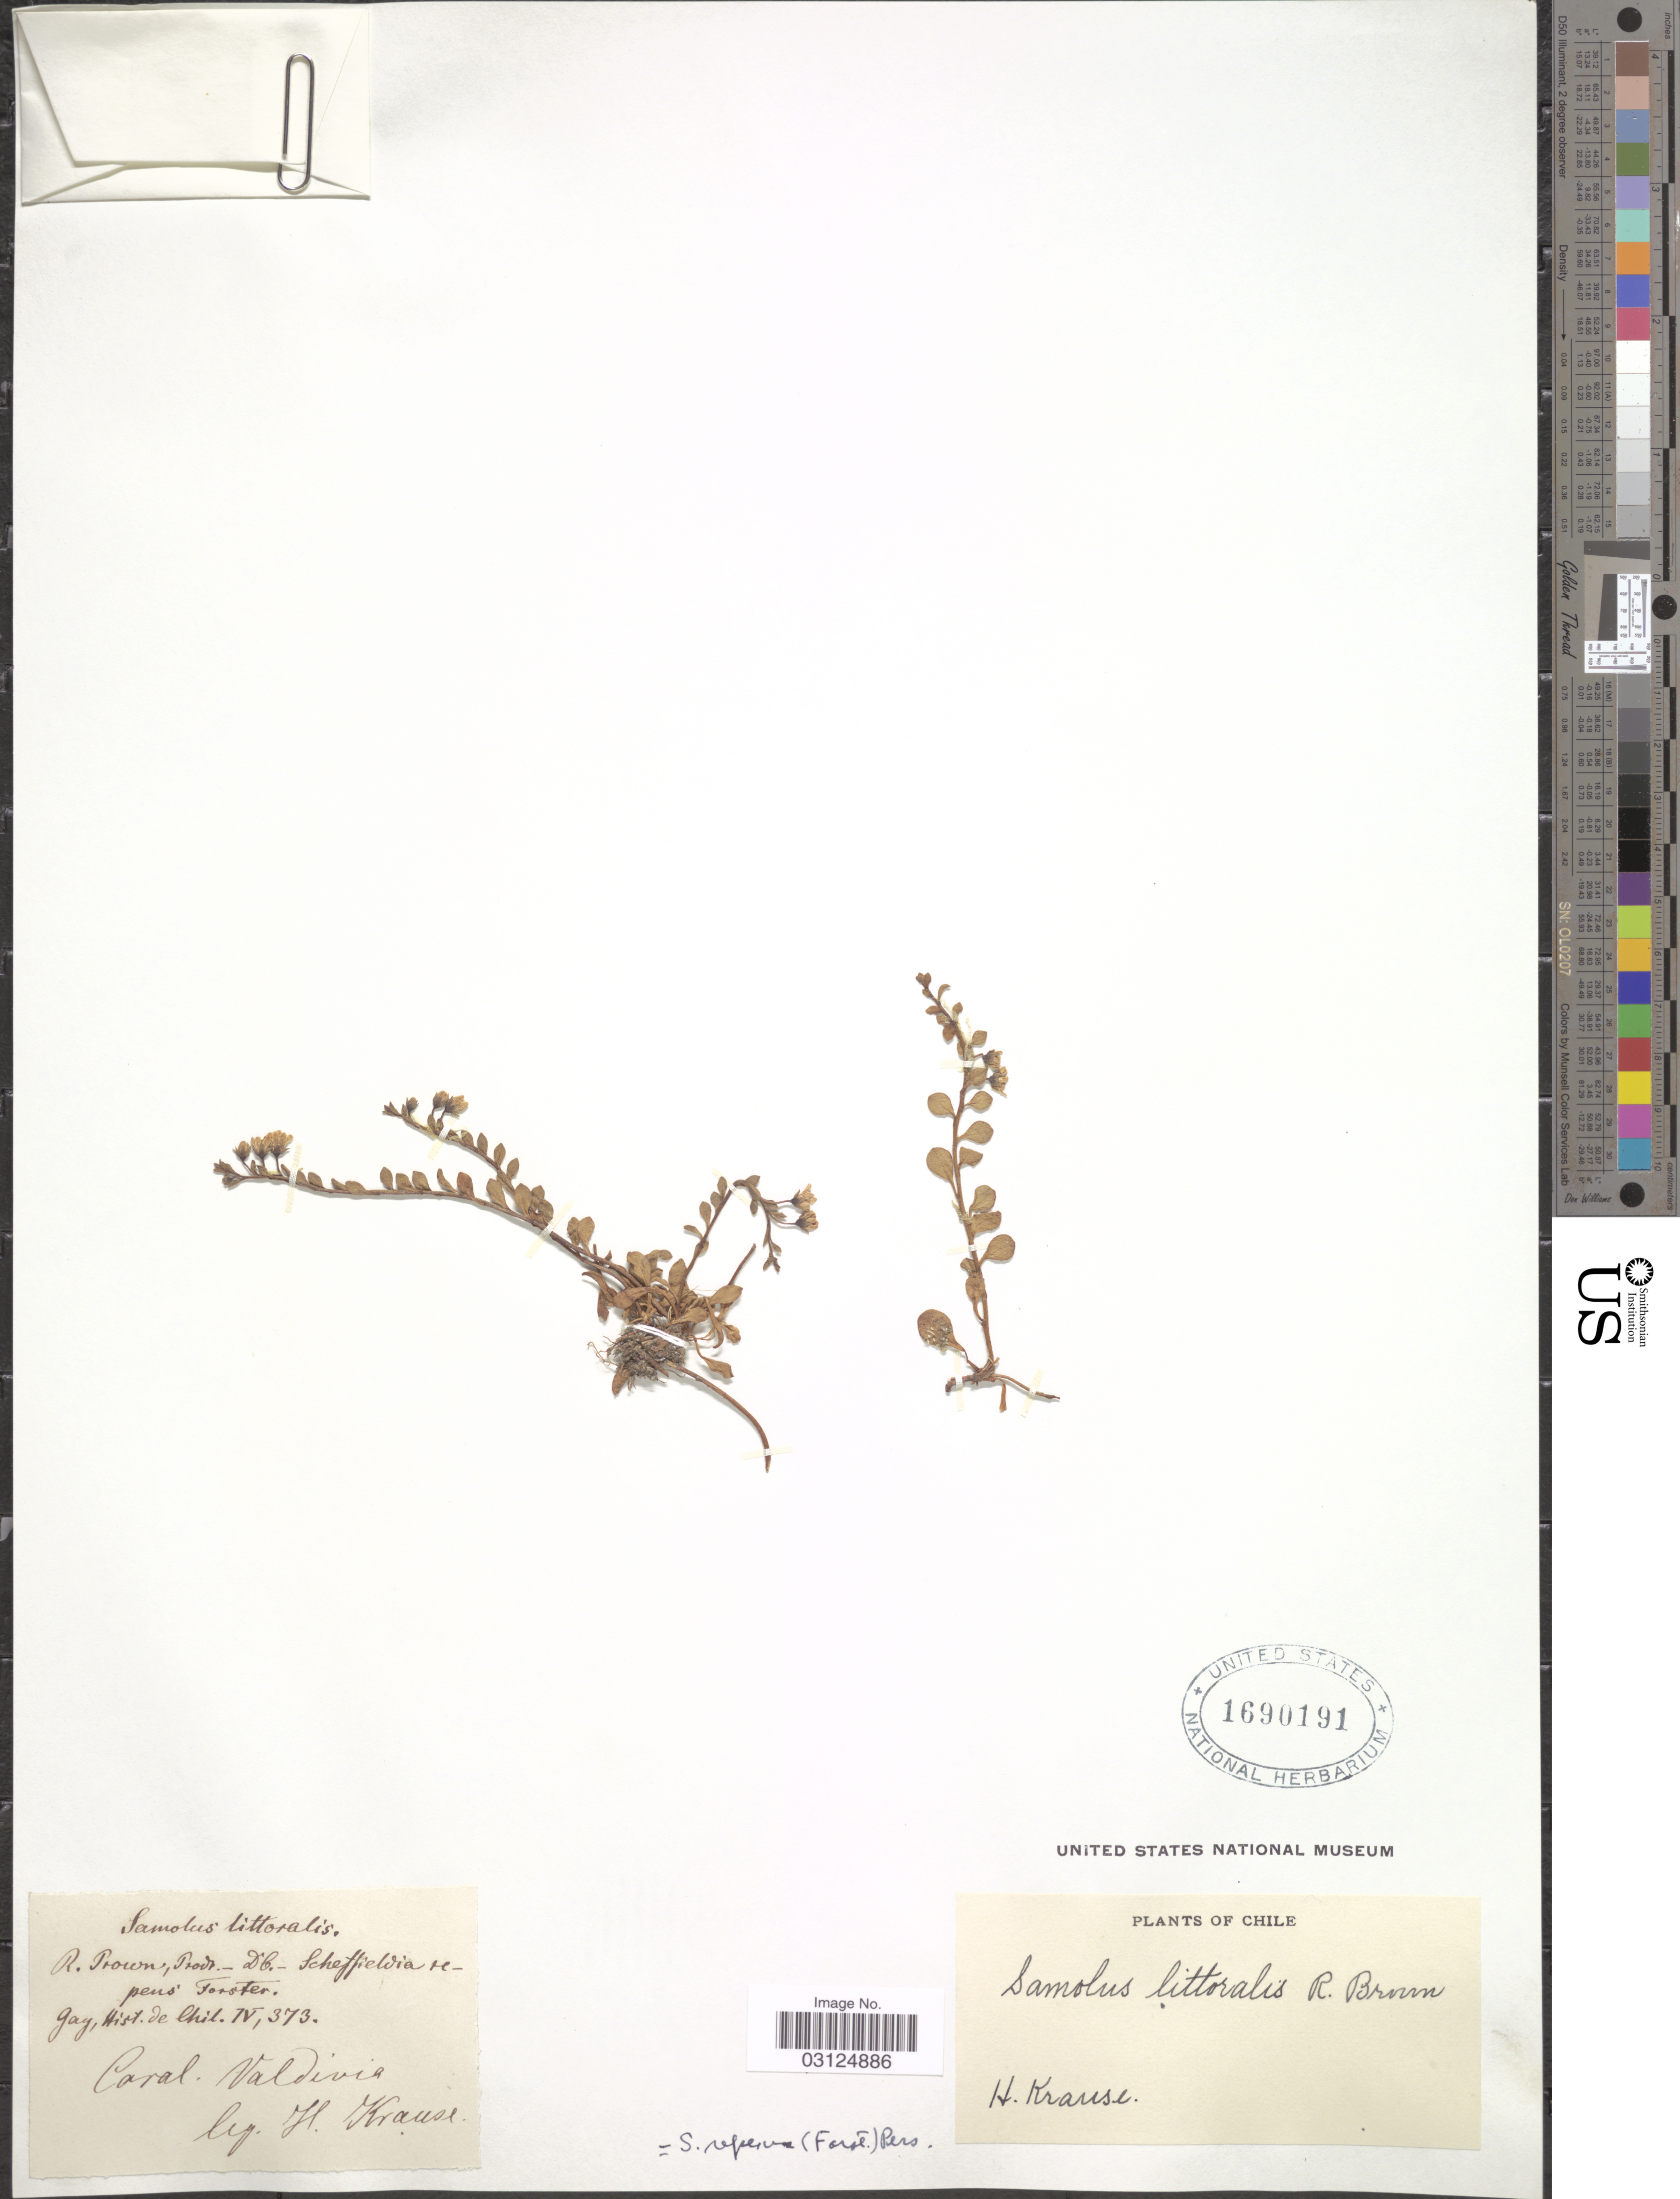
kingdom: Plantae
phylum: Tracheophyta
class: Magnoliopsida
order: Ericales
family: Primulaceae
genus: Samolus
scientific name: Samolus repens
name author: (J.R. Forst. & G. Forst.) Pers.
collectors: H. Krause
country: Chile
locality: Coral. Valdivia.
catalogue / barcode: US 1690191